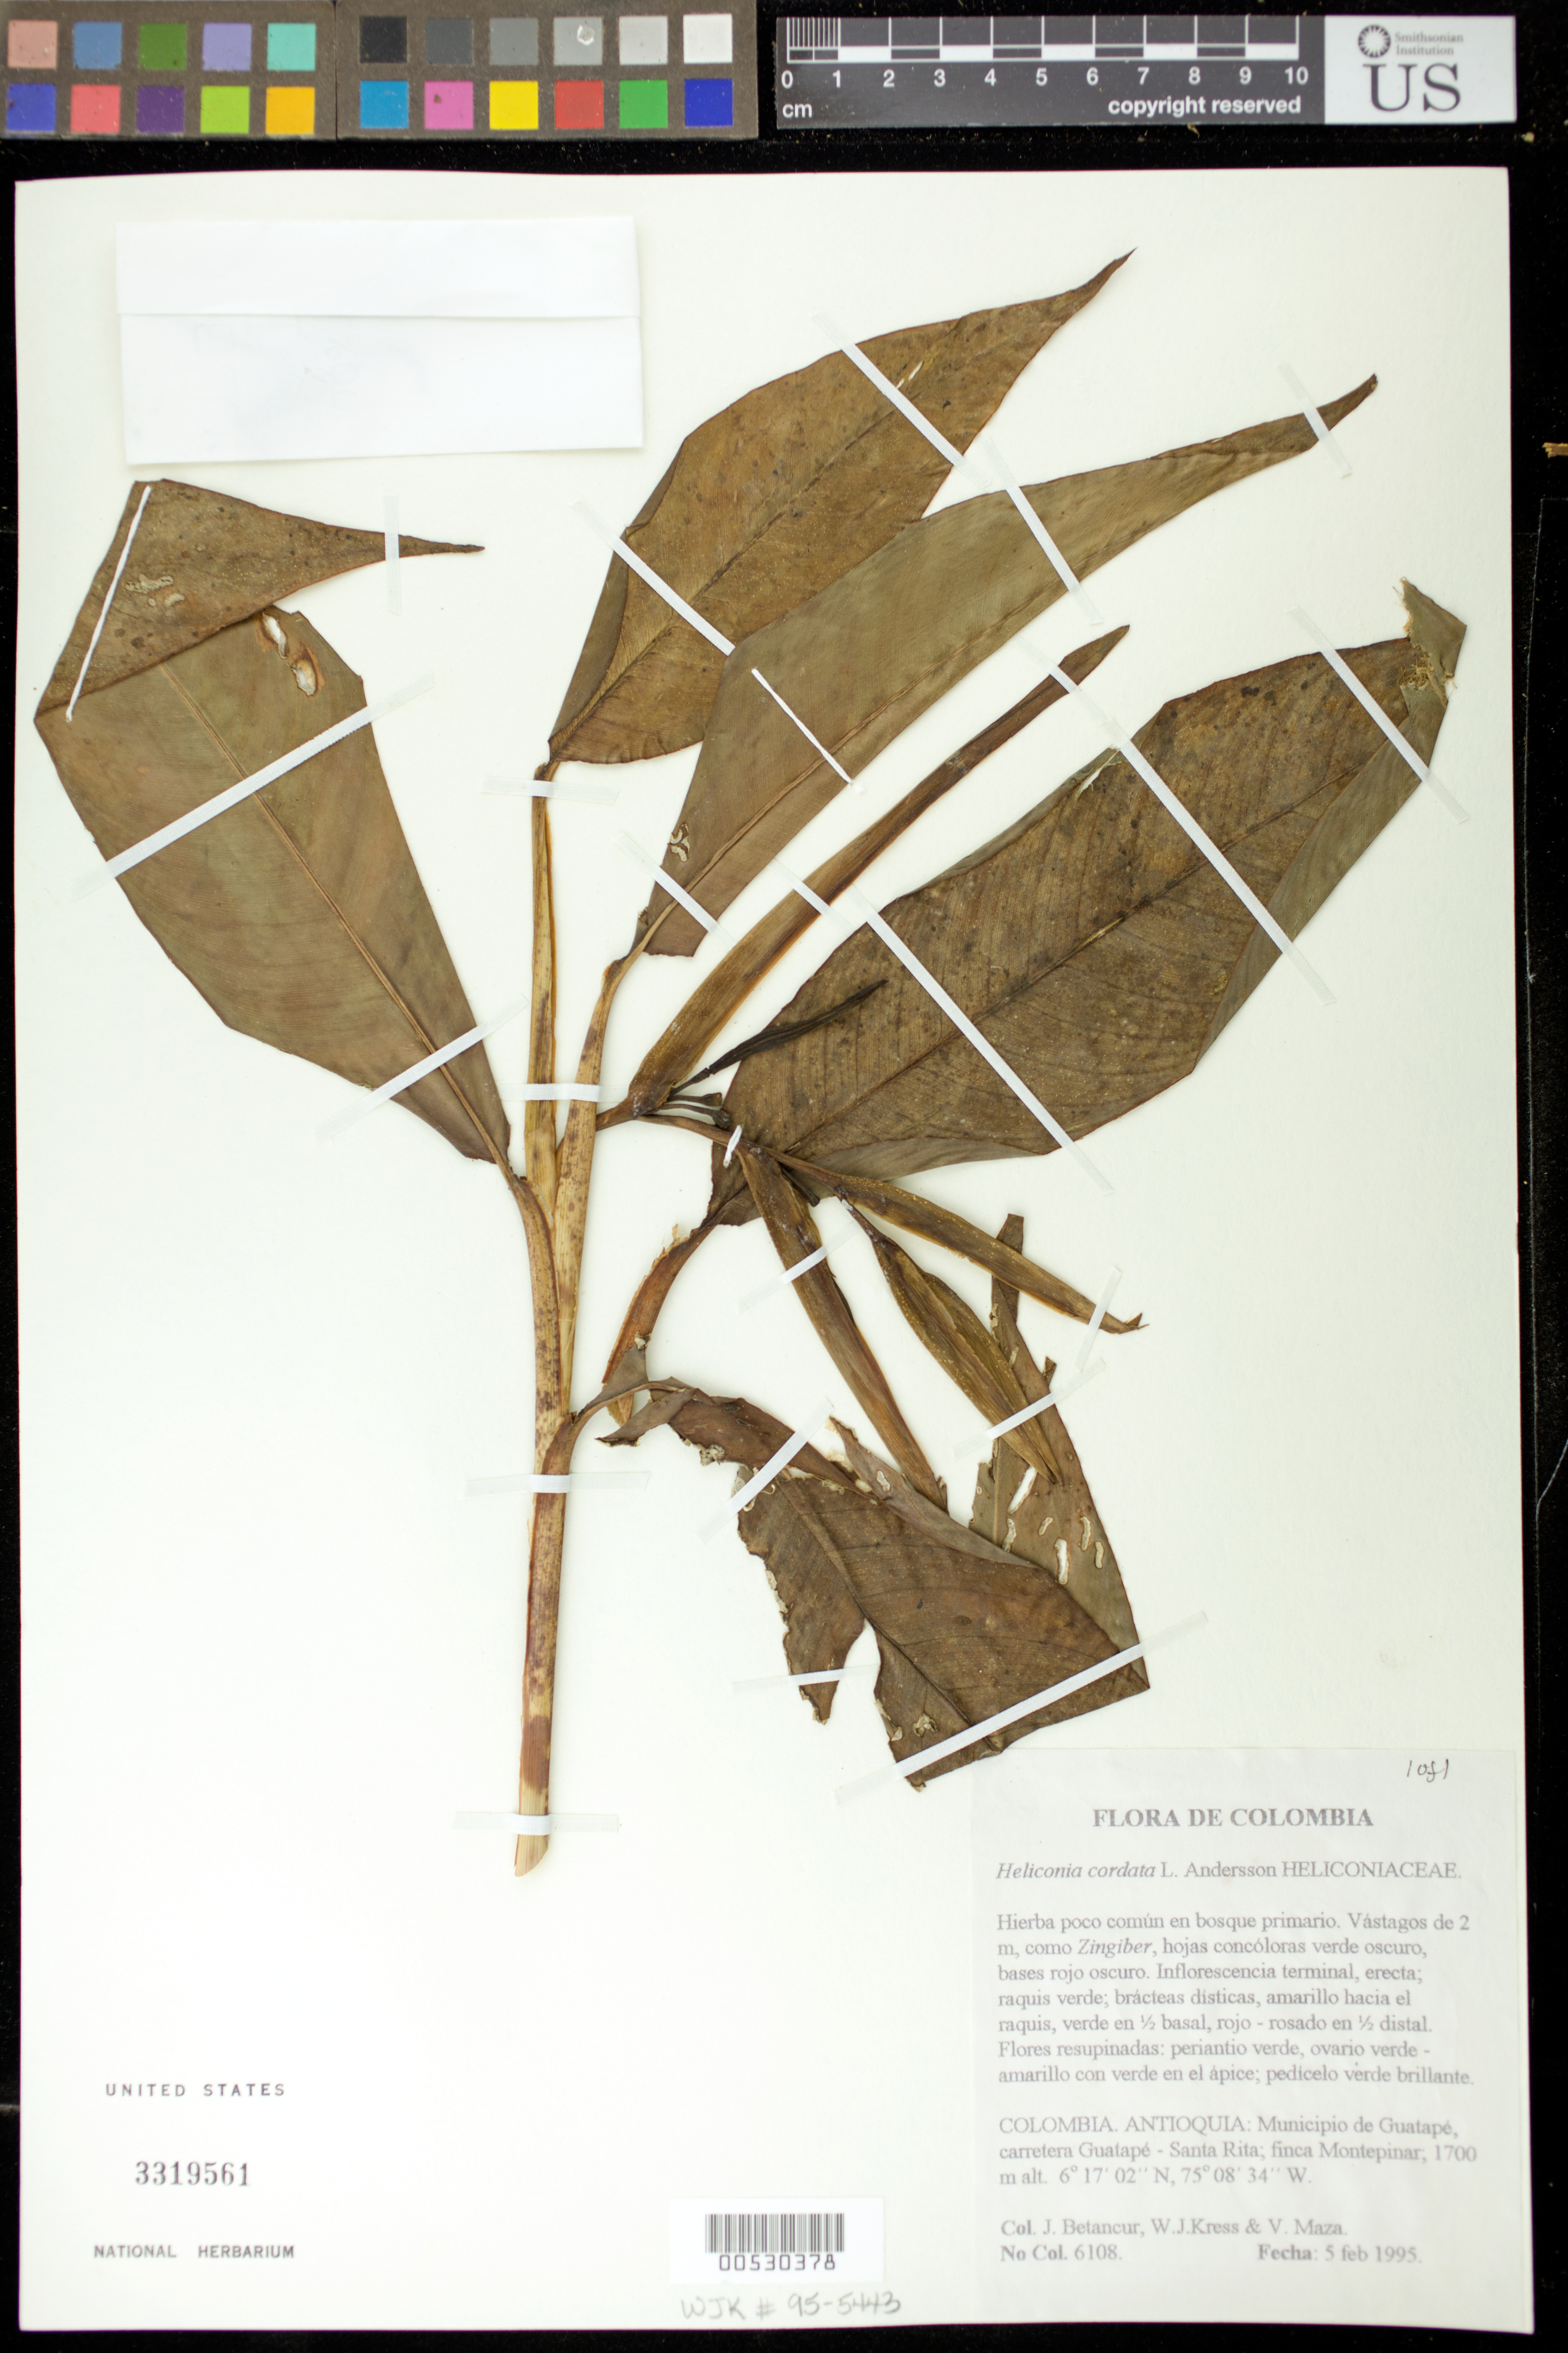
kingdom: Plantae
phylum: Tracheophyta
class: Liliopsida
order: Zingiberales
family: Heliconiaceae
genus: Heliconia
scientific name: Heliconia cordata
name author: L. Andersson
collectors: J. C. Betancur, W. J. Kress & V. Maza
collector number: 6108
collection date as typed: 05 Feb 1995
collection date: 1995-02-05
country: Colombia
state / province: Antioquia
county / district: Guatape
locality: Carretera Guatape-Santa Rita; finca Montepinar.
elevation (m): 1700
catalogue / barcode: US 3319561